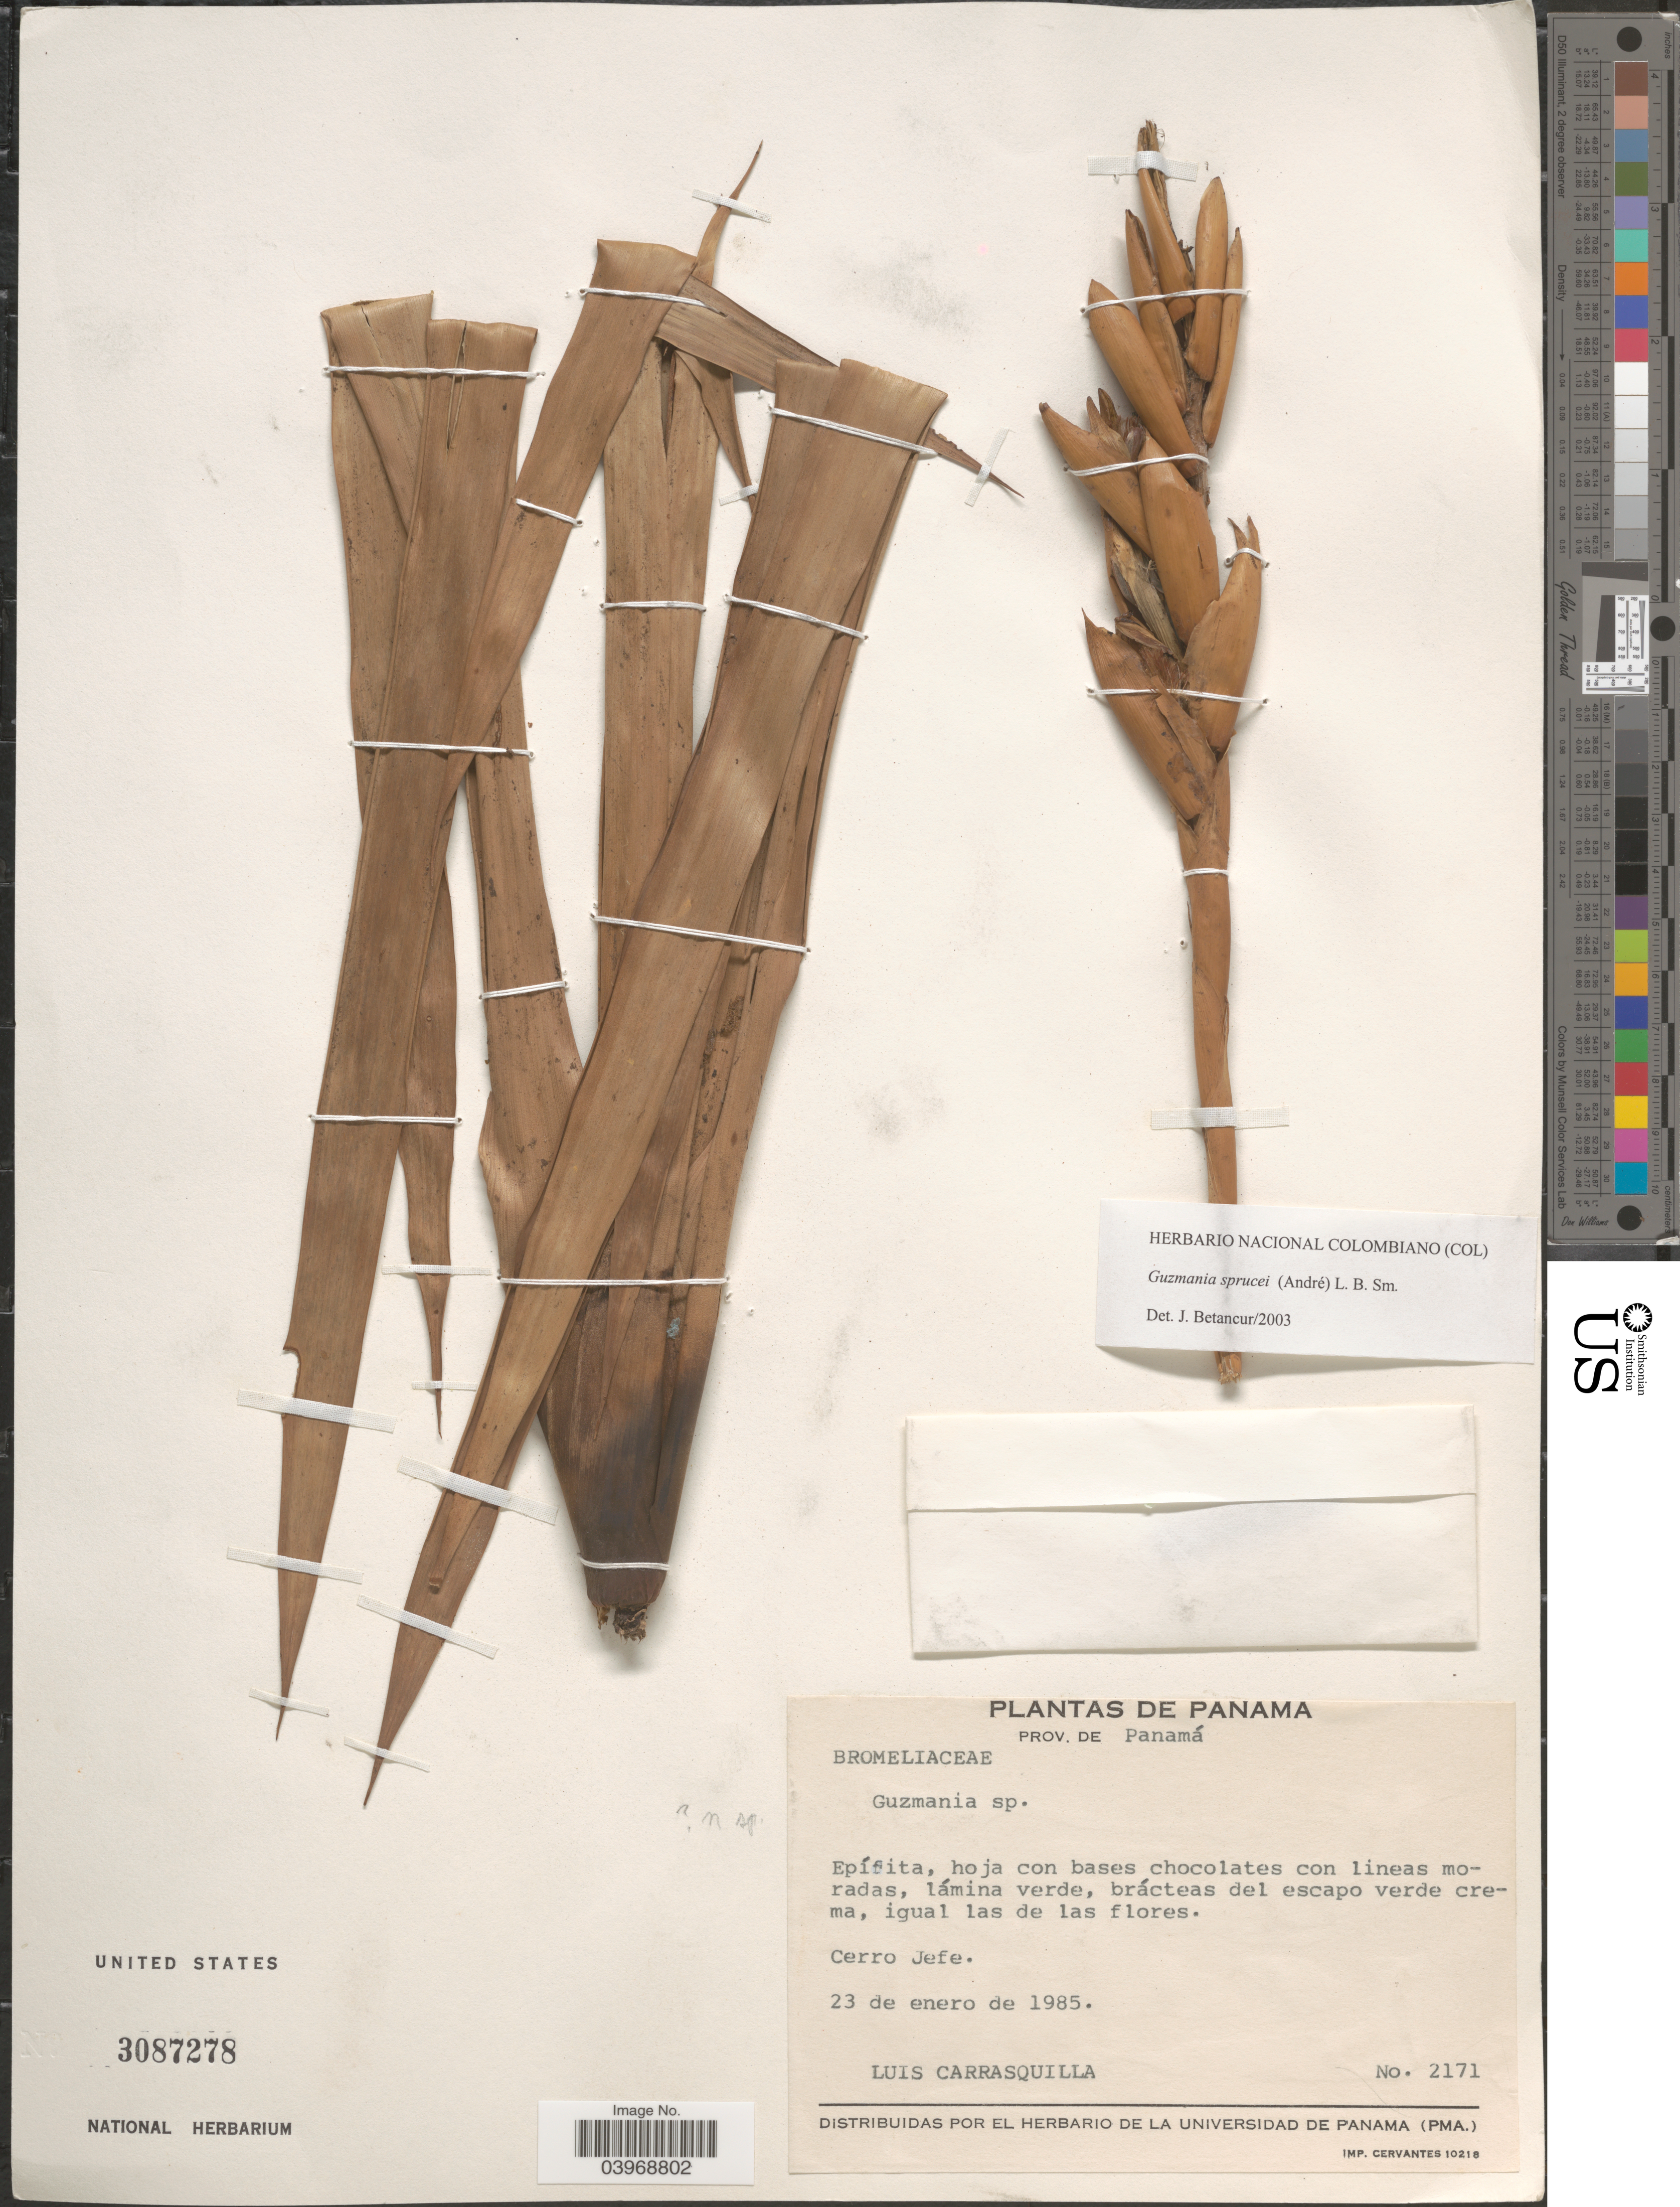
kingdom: Plantae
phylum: Tracheophyta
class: Liliopsida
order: Poales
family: Bromeliaceae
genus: Guzmania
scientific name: Guzmania sprucei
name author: (André) L.B. Sm.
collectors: L. Carrasquilla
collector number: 2171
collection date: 1985-01-23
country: Panama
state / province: Panamá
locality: Cerro Jefe.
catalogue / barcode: US 3087278